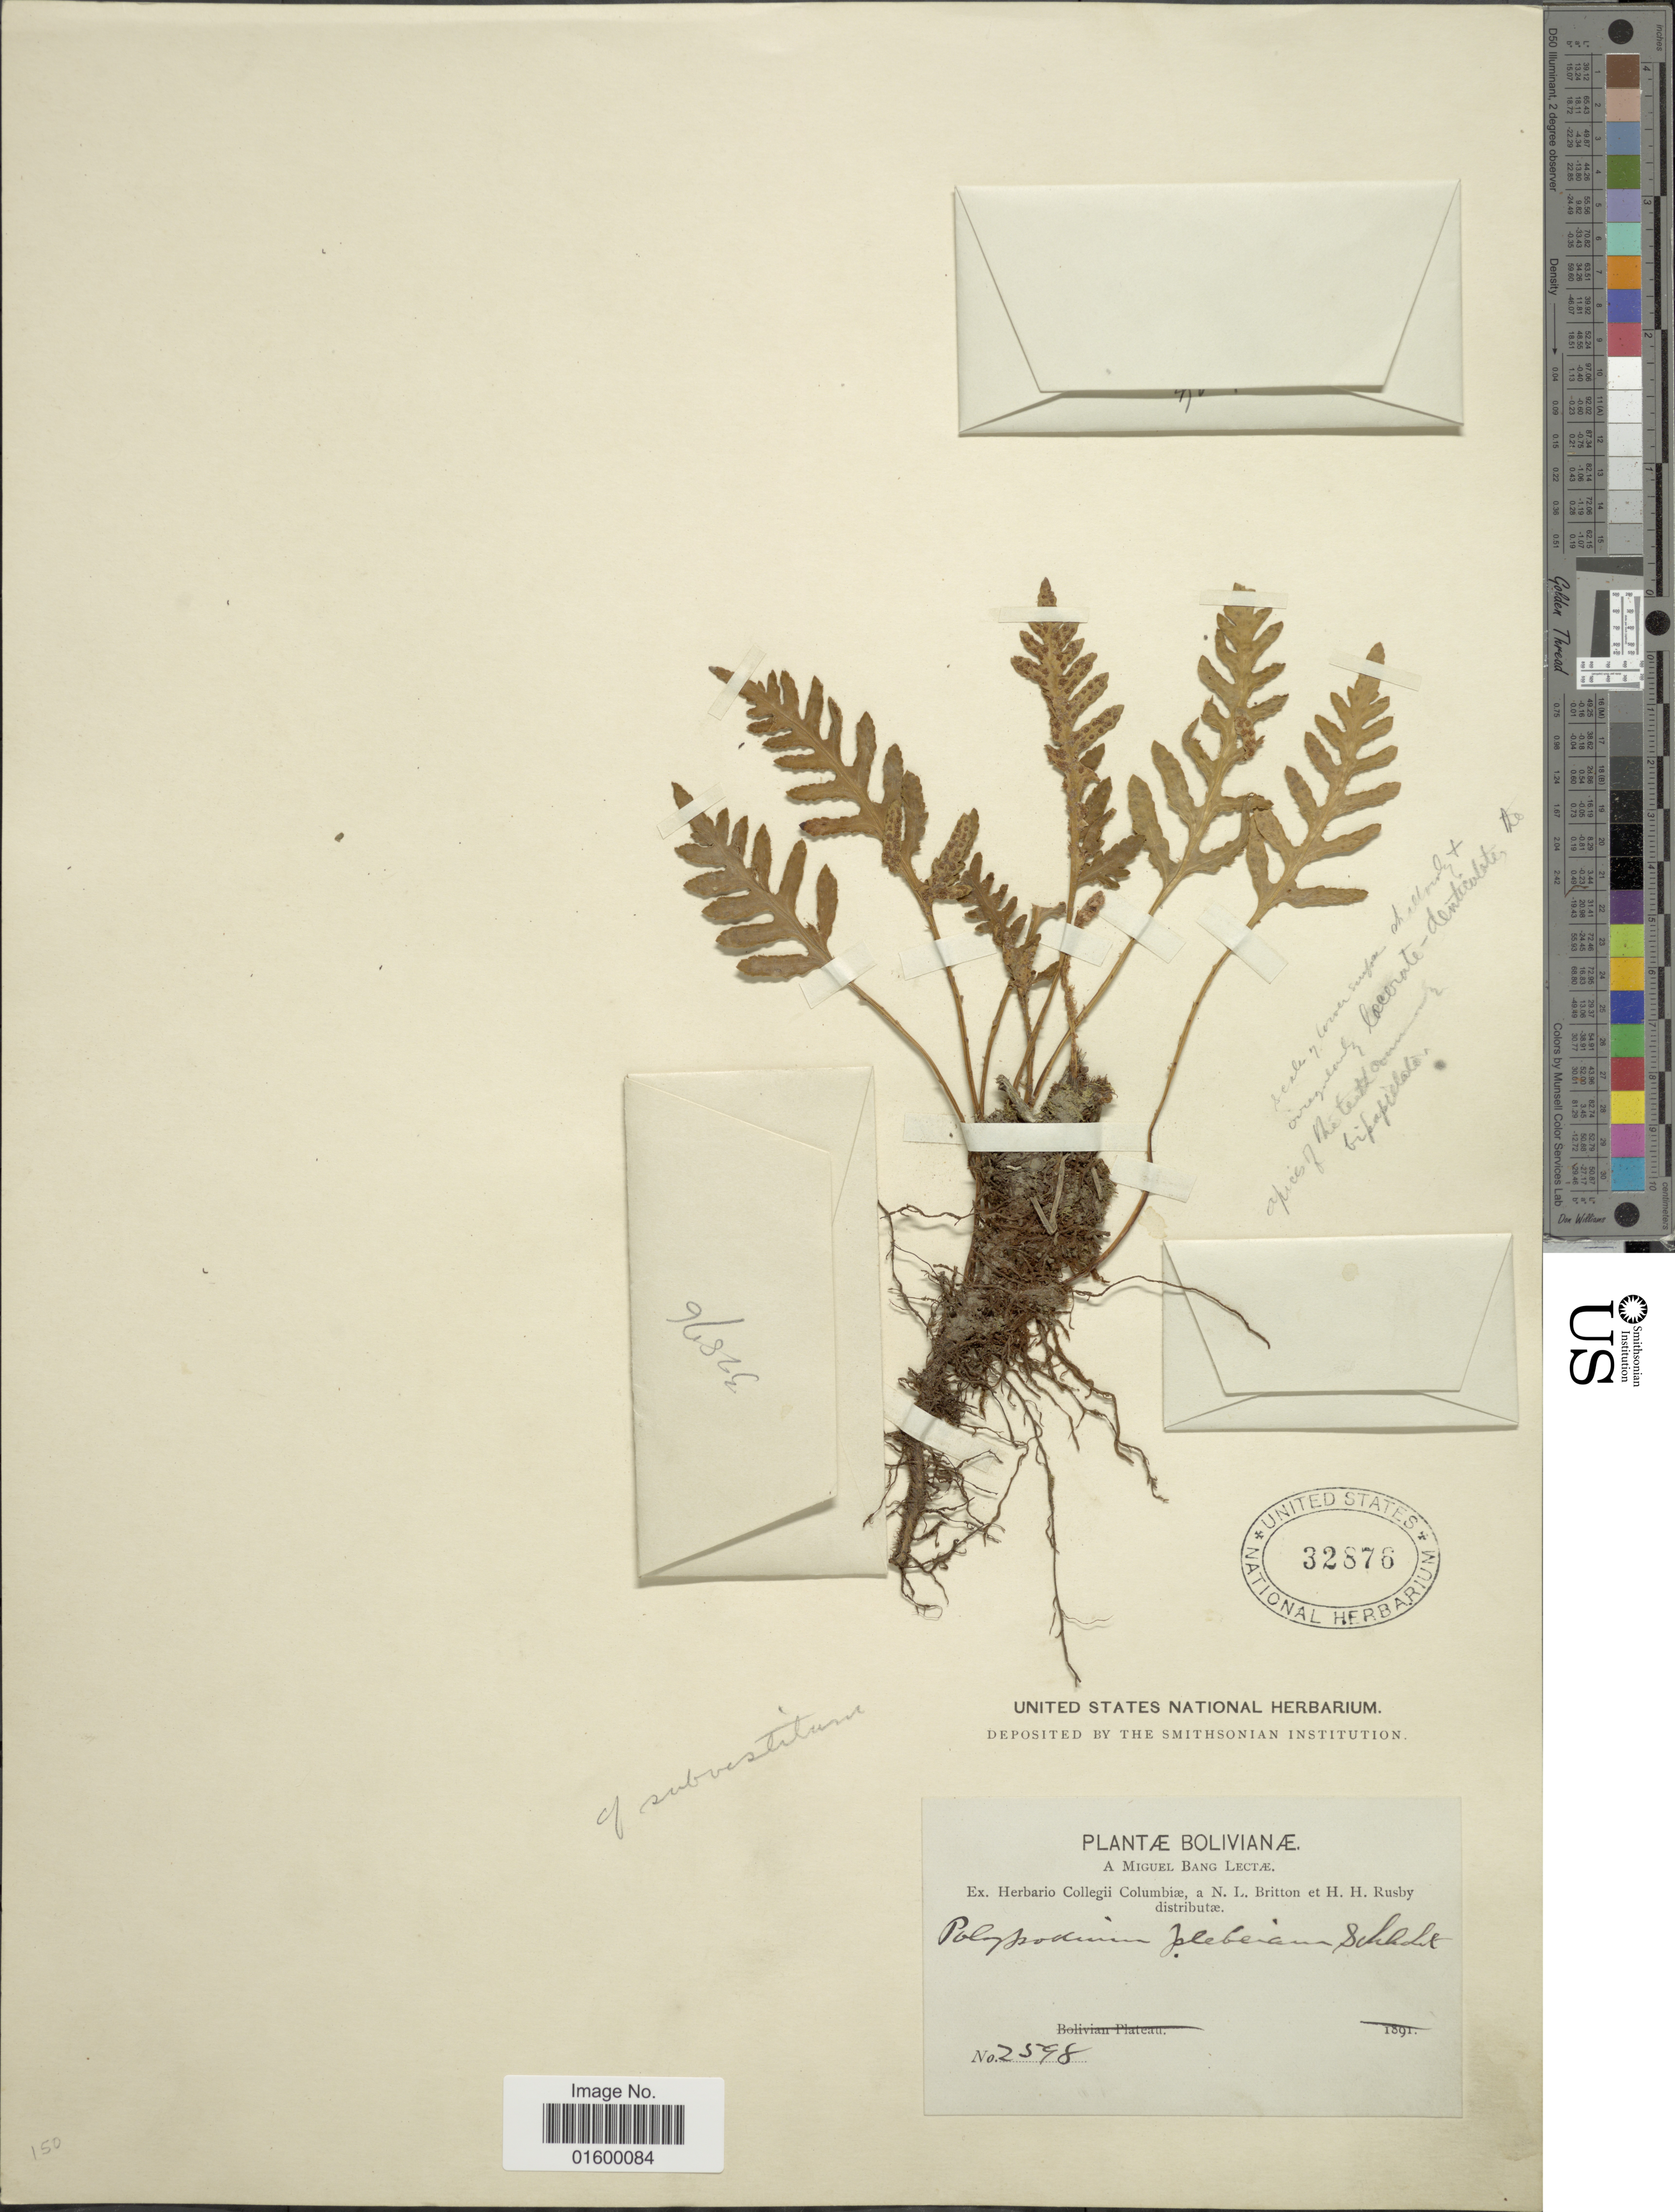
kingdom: Plantae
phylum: Tracheophyta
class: Polypodiopsida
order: Polypodiales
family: Polypodiaceae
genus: Pleopeltis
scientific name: Pleopeltis subvestita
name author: (Maxon) A.R. Sm.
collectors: M. Bang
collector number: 2598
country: Bolivia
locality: Bolivianae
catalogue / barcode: US 32876